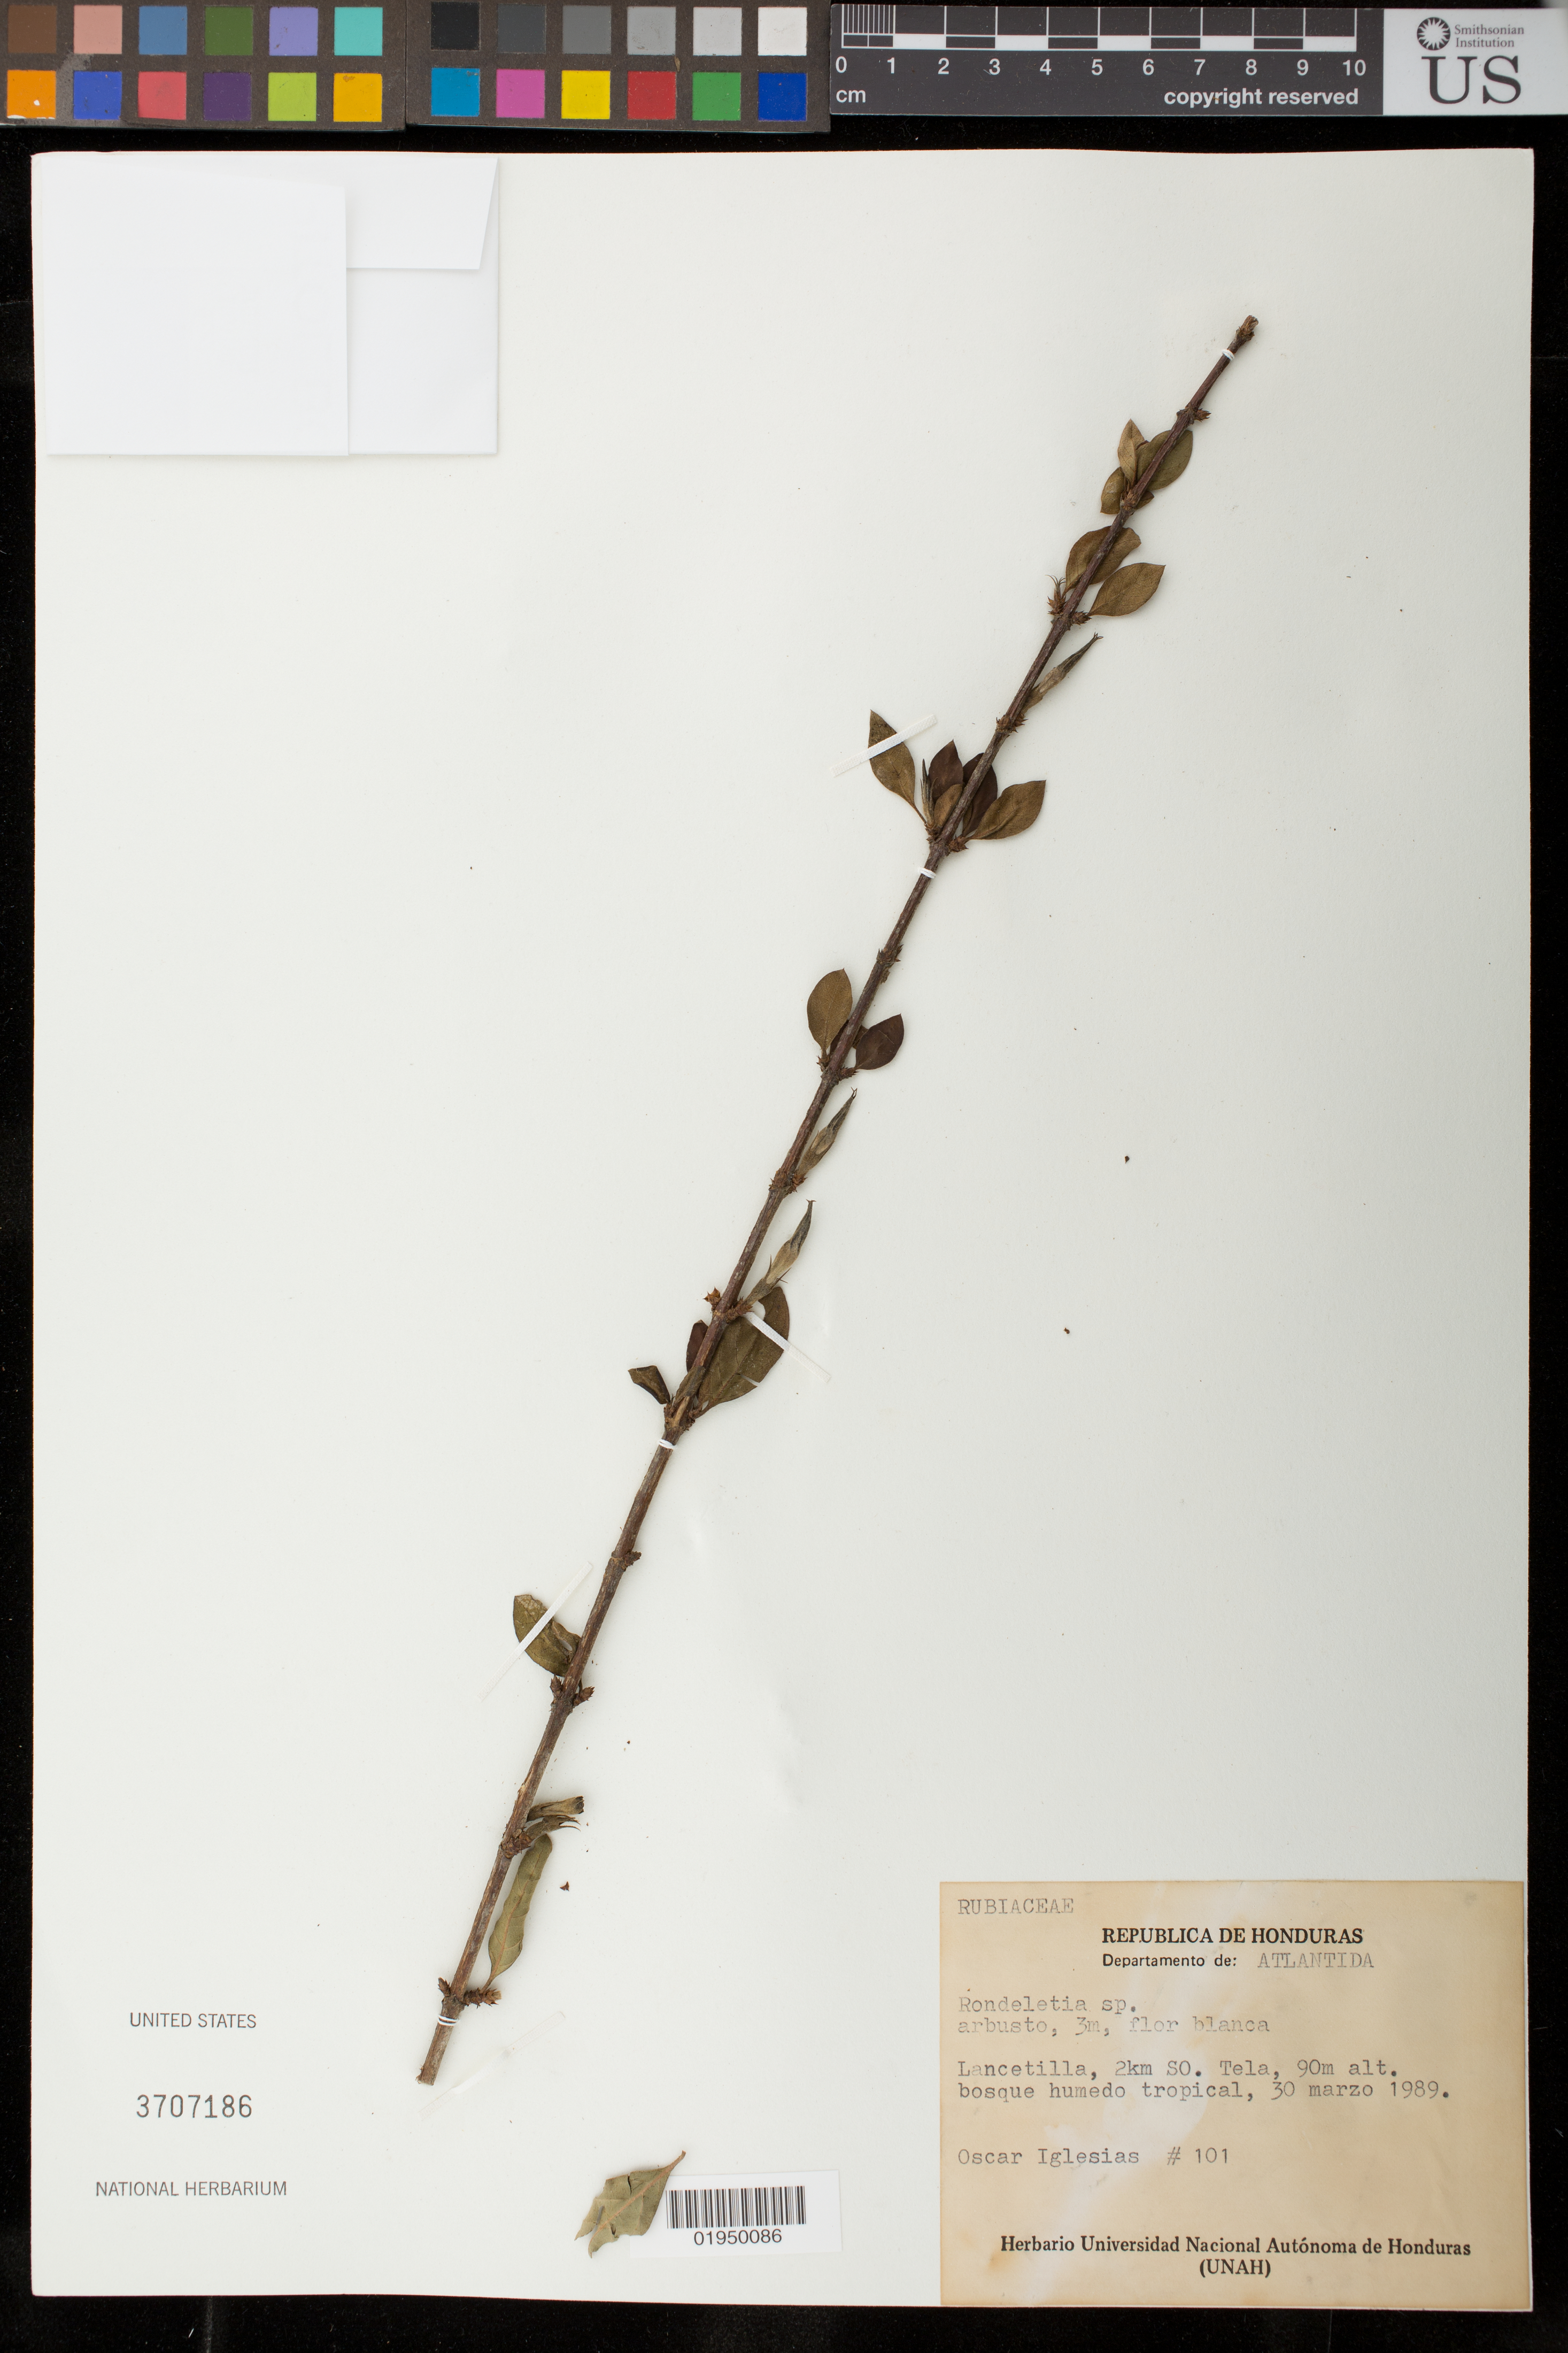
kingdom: Plantae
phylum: Tracheophyta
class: Magnoliopsida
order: Gentianales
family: Rubiaceae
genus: Rondeletia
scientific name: Rondeletia sp.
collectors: O. Iglesias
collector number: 101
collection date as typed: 30 Marzo 1989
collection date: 1989-03-30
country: Honduras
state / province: Atlántida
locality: Lancetilla, 2 km. S of Tela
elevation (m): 90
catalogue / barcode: US 3707186